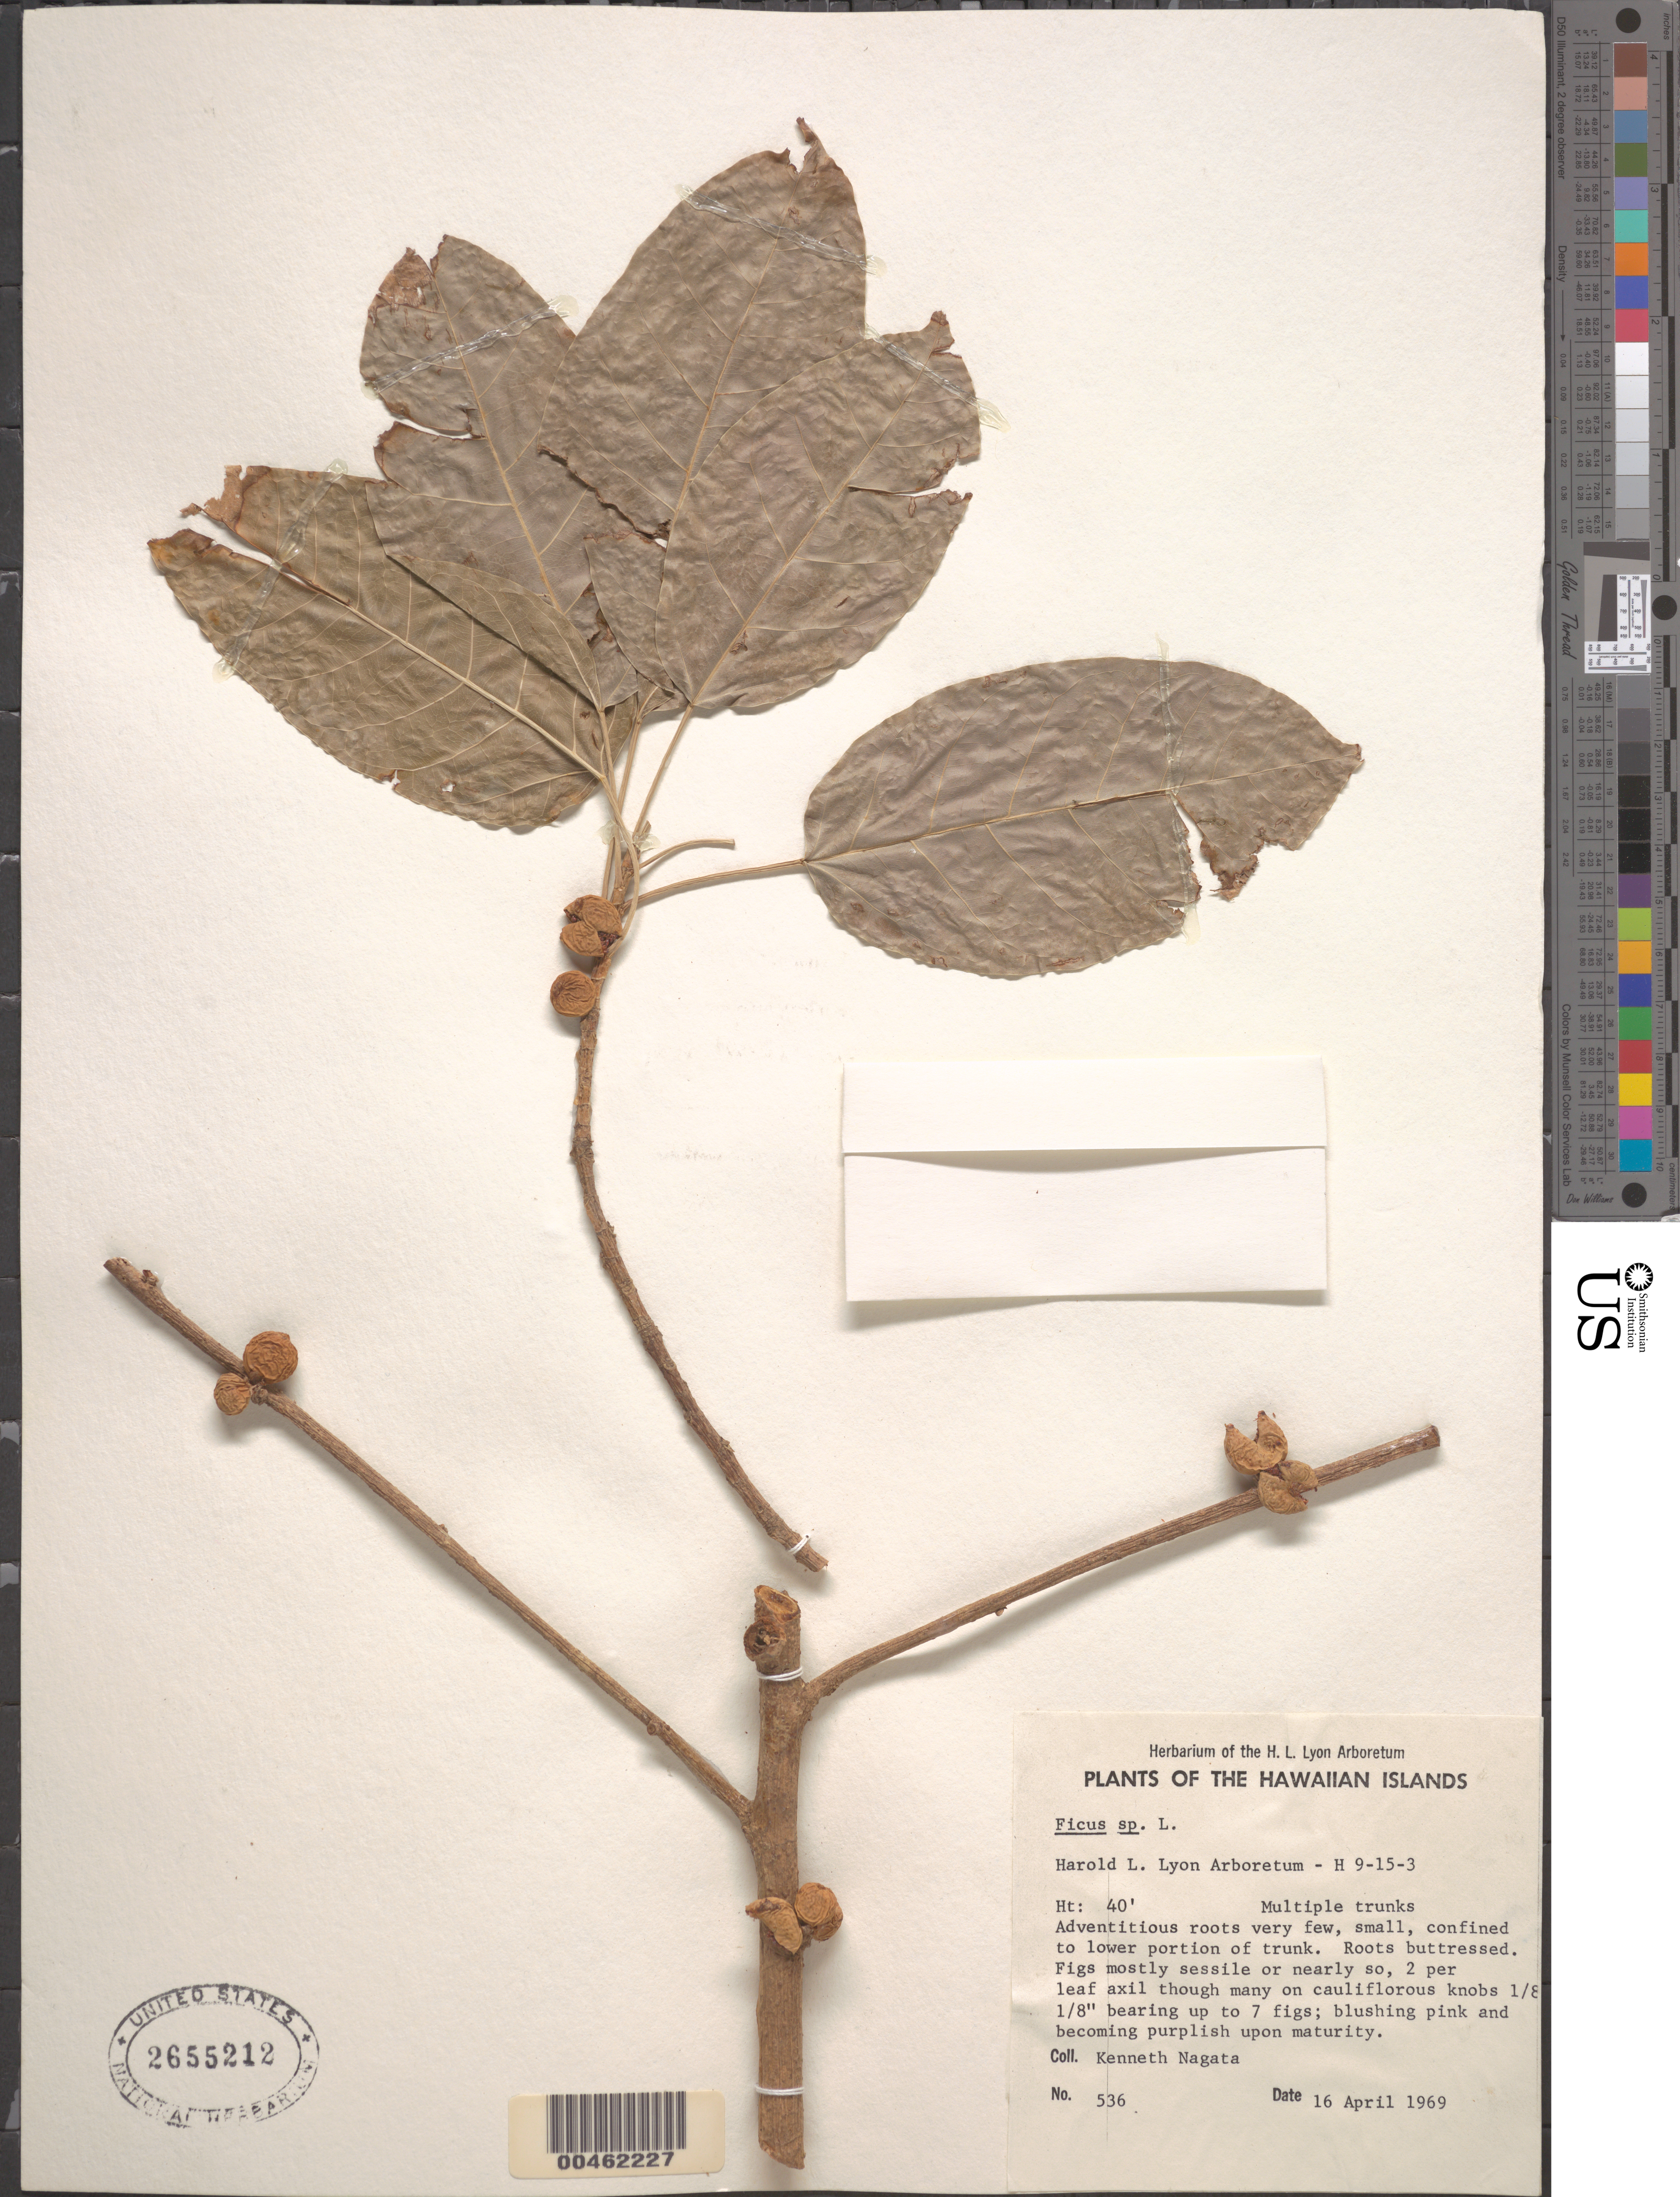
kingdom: Plantae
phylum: Tracheophyta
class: Magnoliopsida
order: Rosales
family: Moraceae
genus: Ficus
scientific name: Ficus sp.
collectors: K. Nagata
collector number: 536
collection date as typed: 16 Apr 1969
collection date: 1969-04-16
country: United States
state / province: Hawaii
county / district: Honolulu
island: Oahu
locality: H.L. Lyon Arboretum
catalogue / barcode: US 2655212